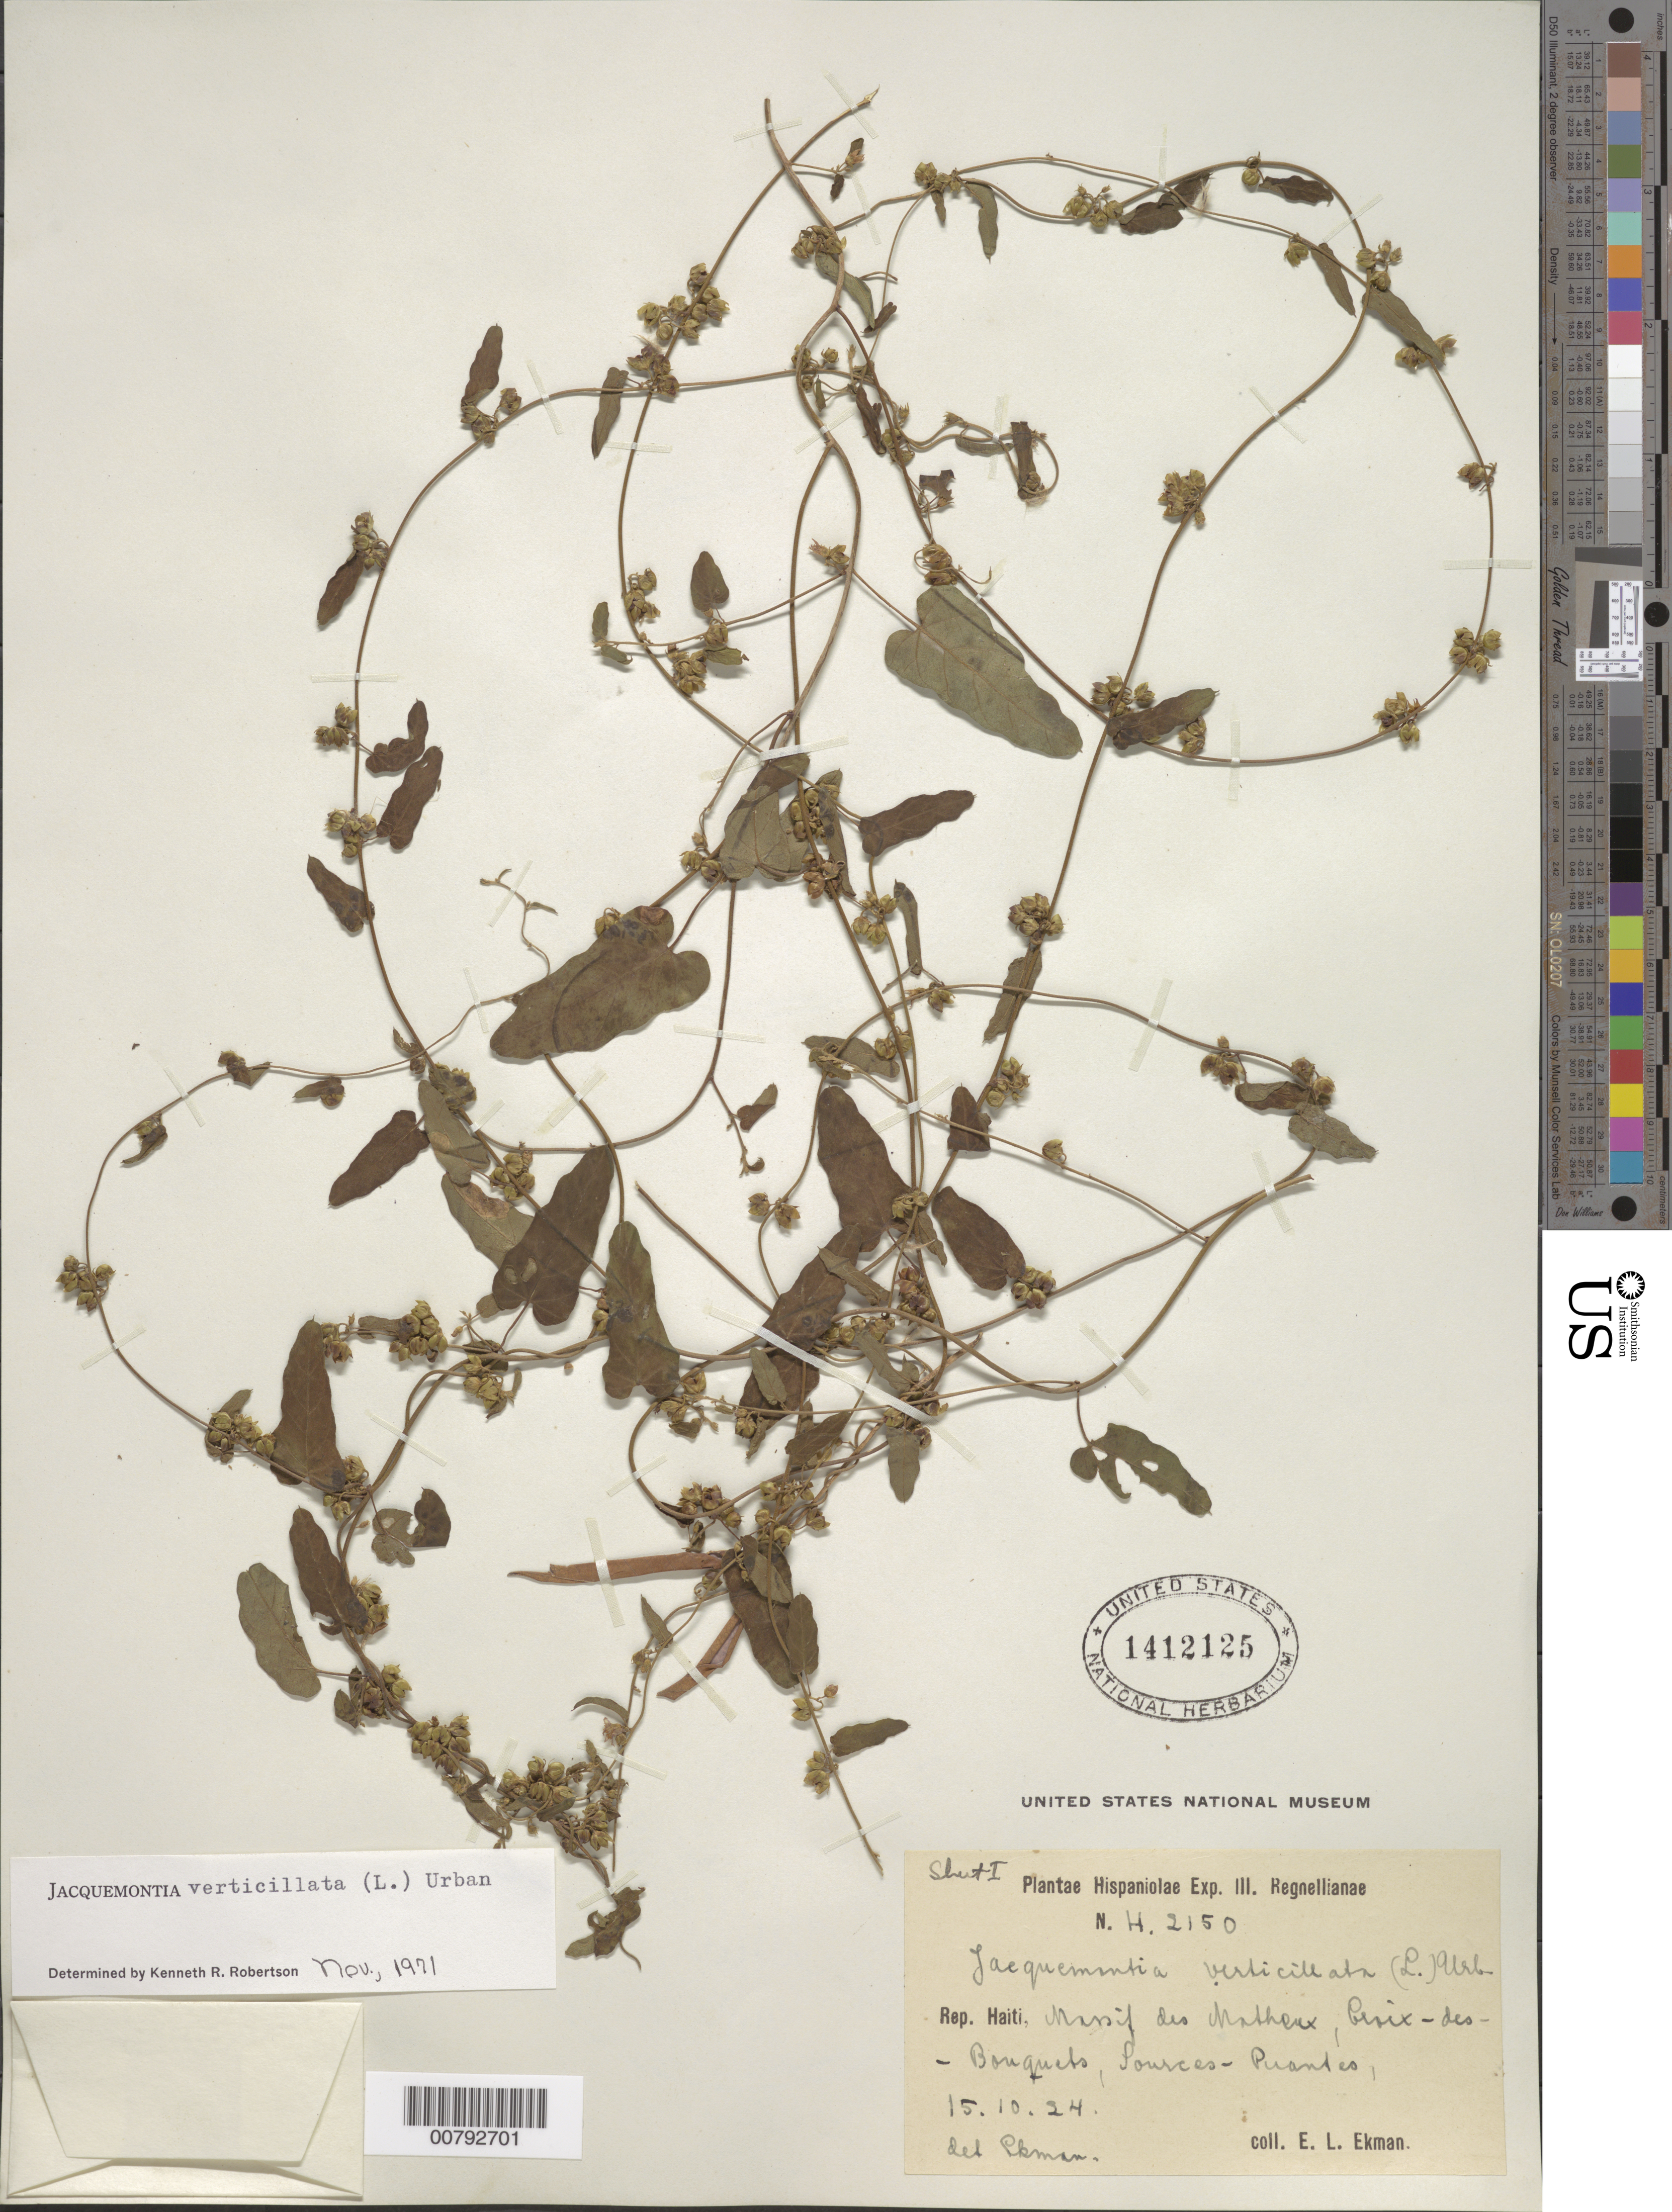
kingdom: Plantae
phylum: Tracheophyta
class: Magnoliopsida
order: Solanales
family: Convolvulaceae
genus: Jacquemontia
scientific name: Jacquemontia verticillata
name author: (L.) Urb.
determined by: Robertson, K. R.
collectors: E. L. Ekman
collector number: H 2150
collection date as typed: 15 Oct 1924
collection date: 1924-10-15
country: Haiti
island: Hispaniola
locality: Massif des Matheux, Croix-des-Bouquets, Sources-Priantes.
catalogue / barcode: US 1412125